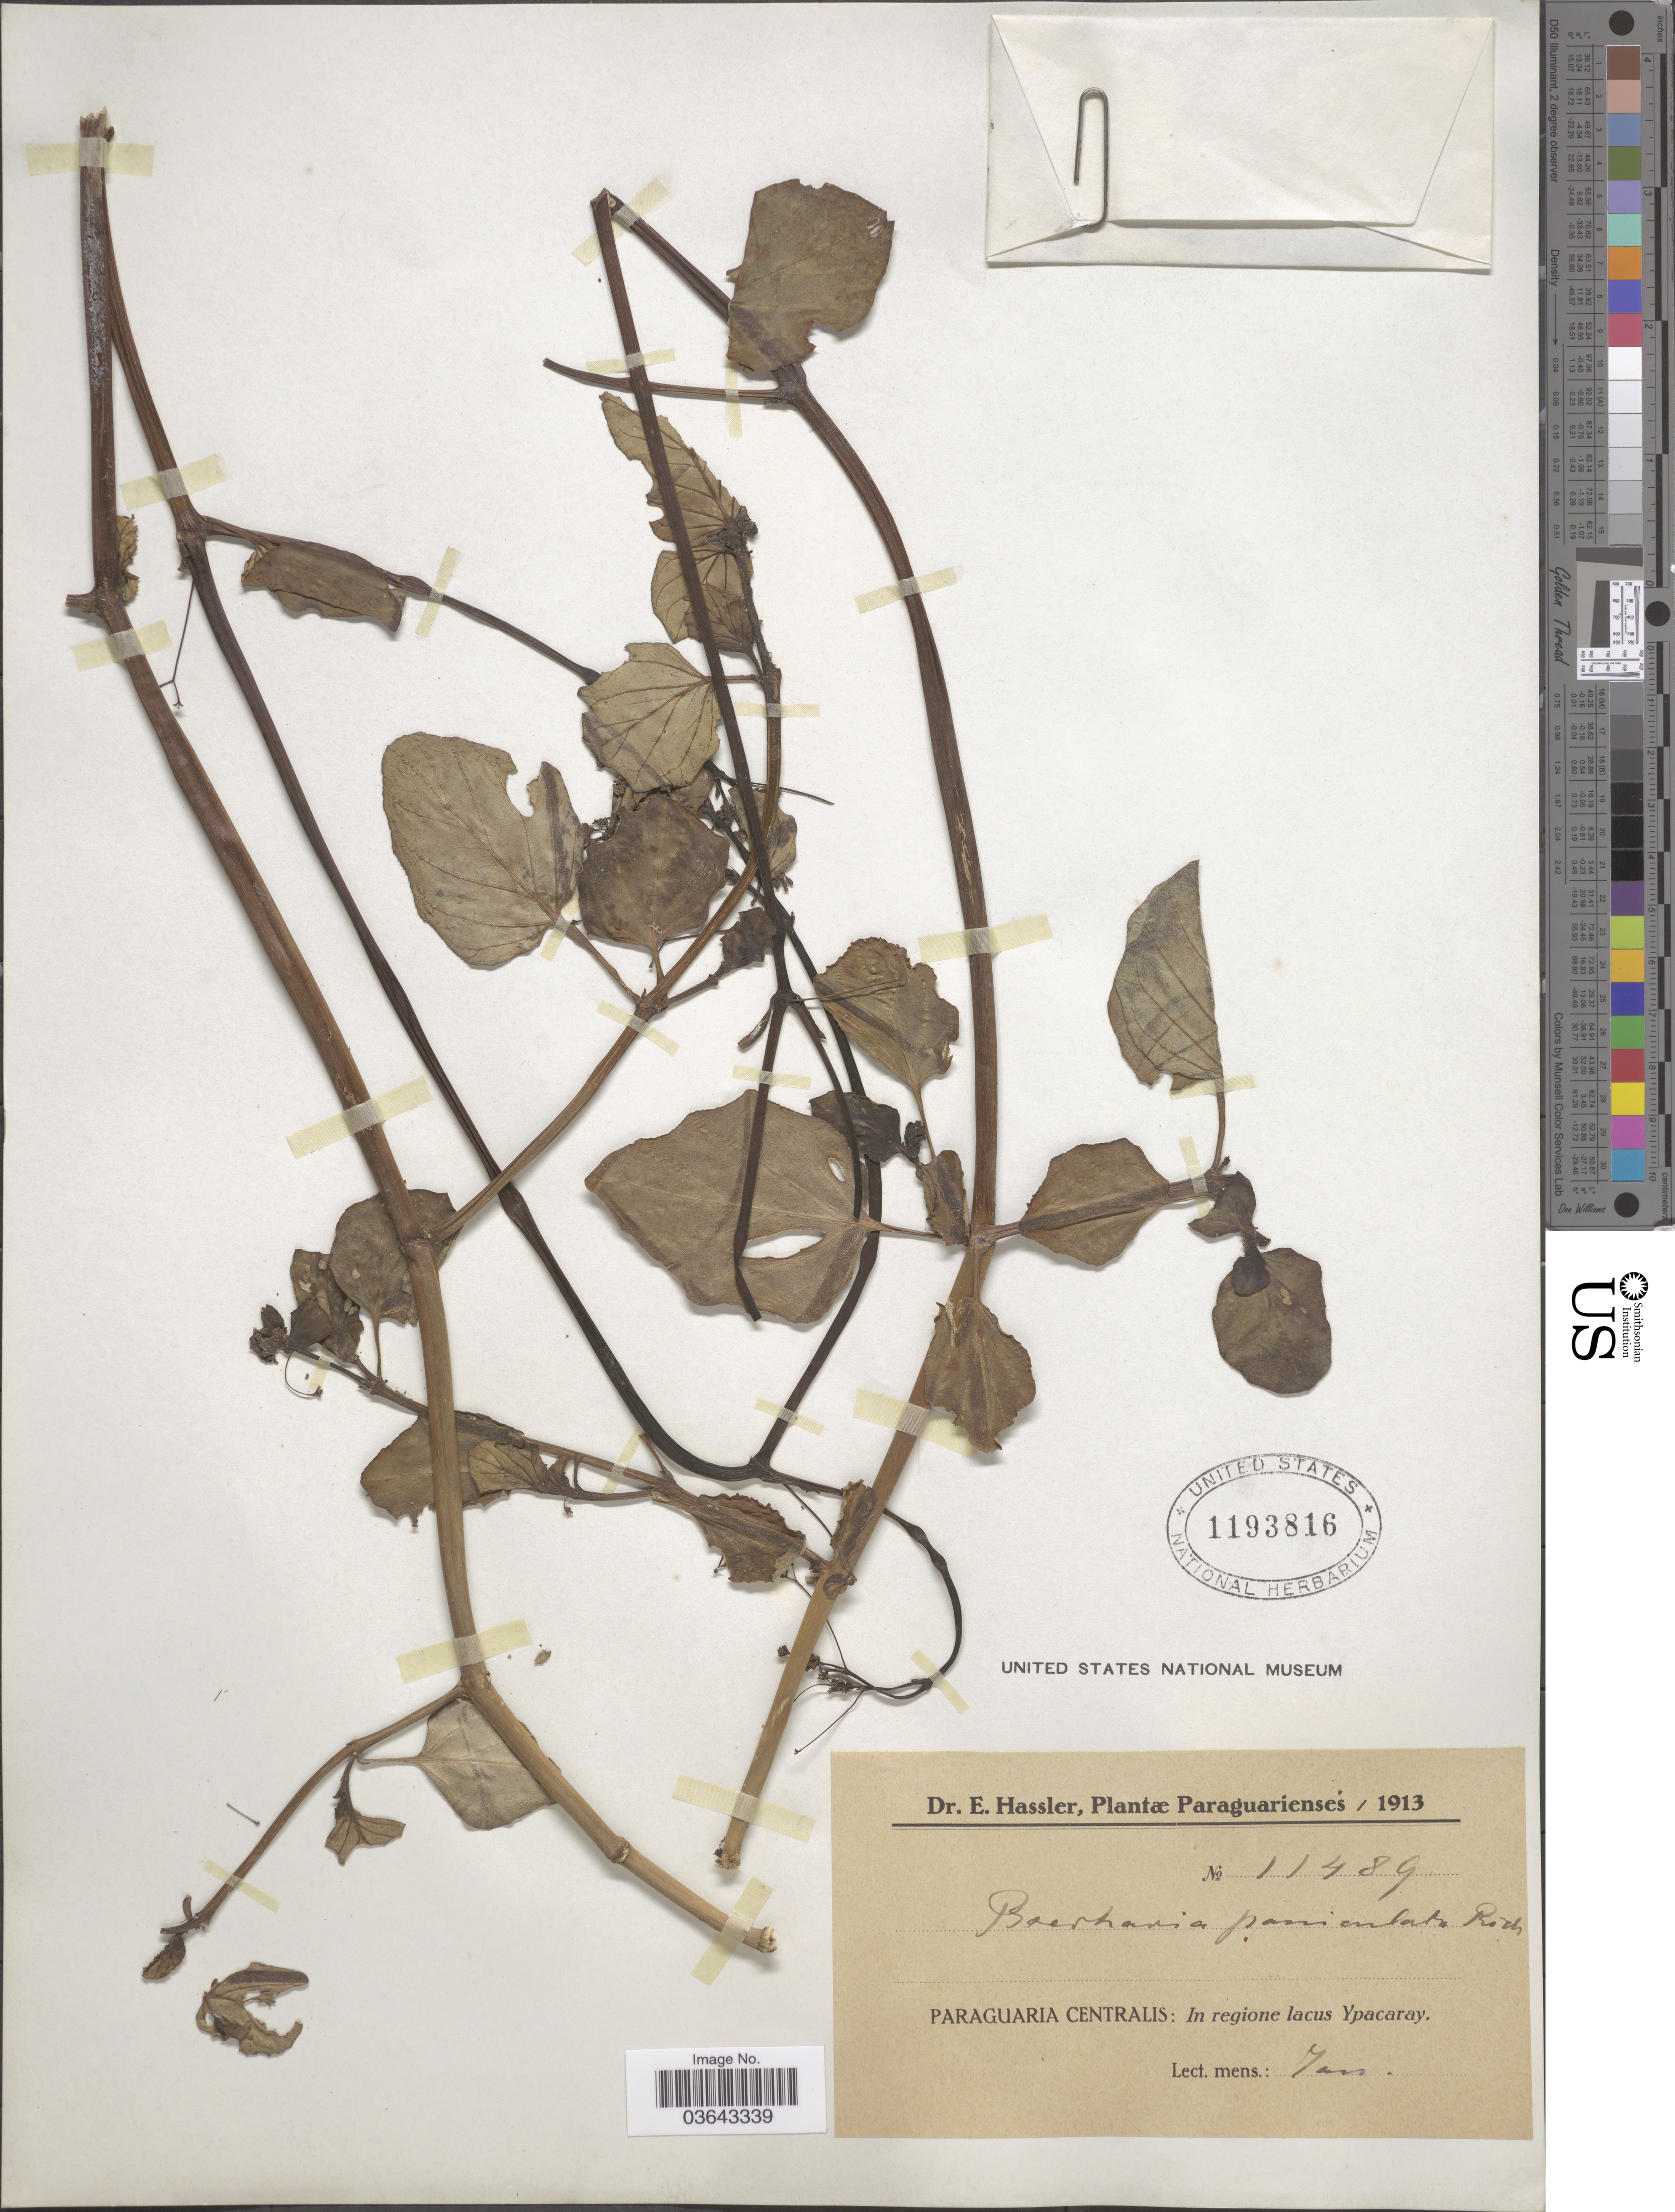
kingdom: Plantae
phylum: Tracheophyta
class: Magnoliopsida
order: Caryophyllales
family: Nyctaginaceae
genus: Boerhavia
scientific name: Boerhavia diffusa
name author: L.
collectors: E. Hassler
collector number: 11489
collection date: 1913-01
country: Paraguay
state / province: Paraguari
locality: Paraguaria Centralis: In regione lacus Ypacaray.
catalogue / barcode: US 1193816